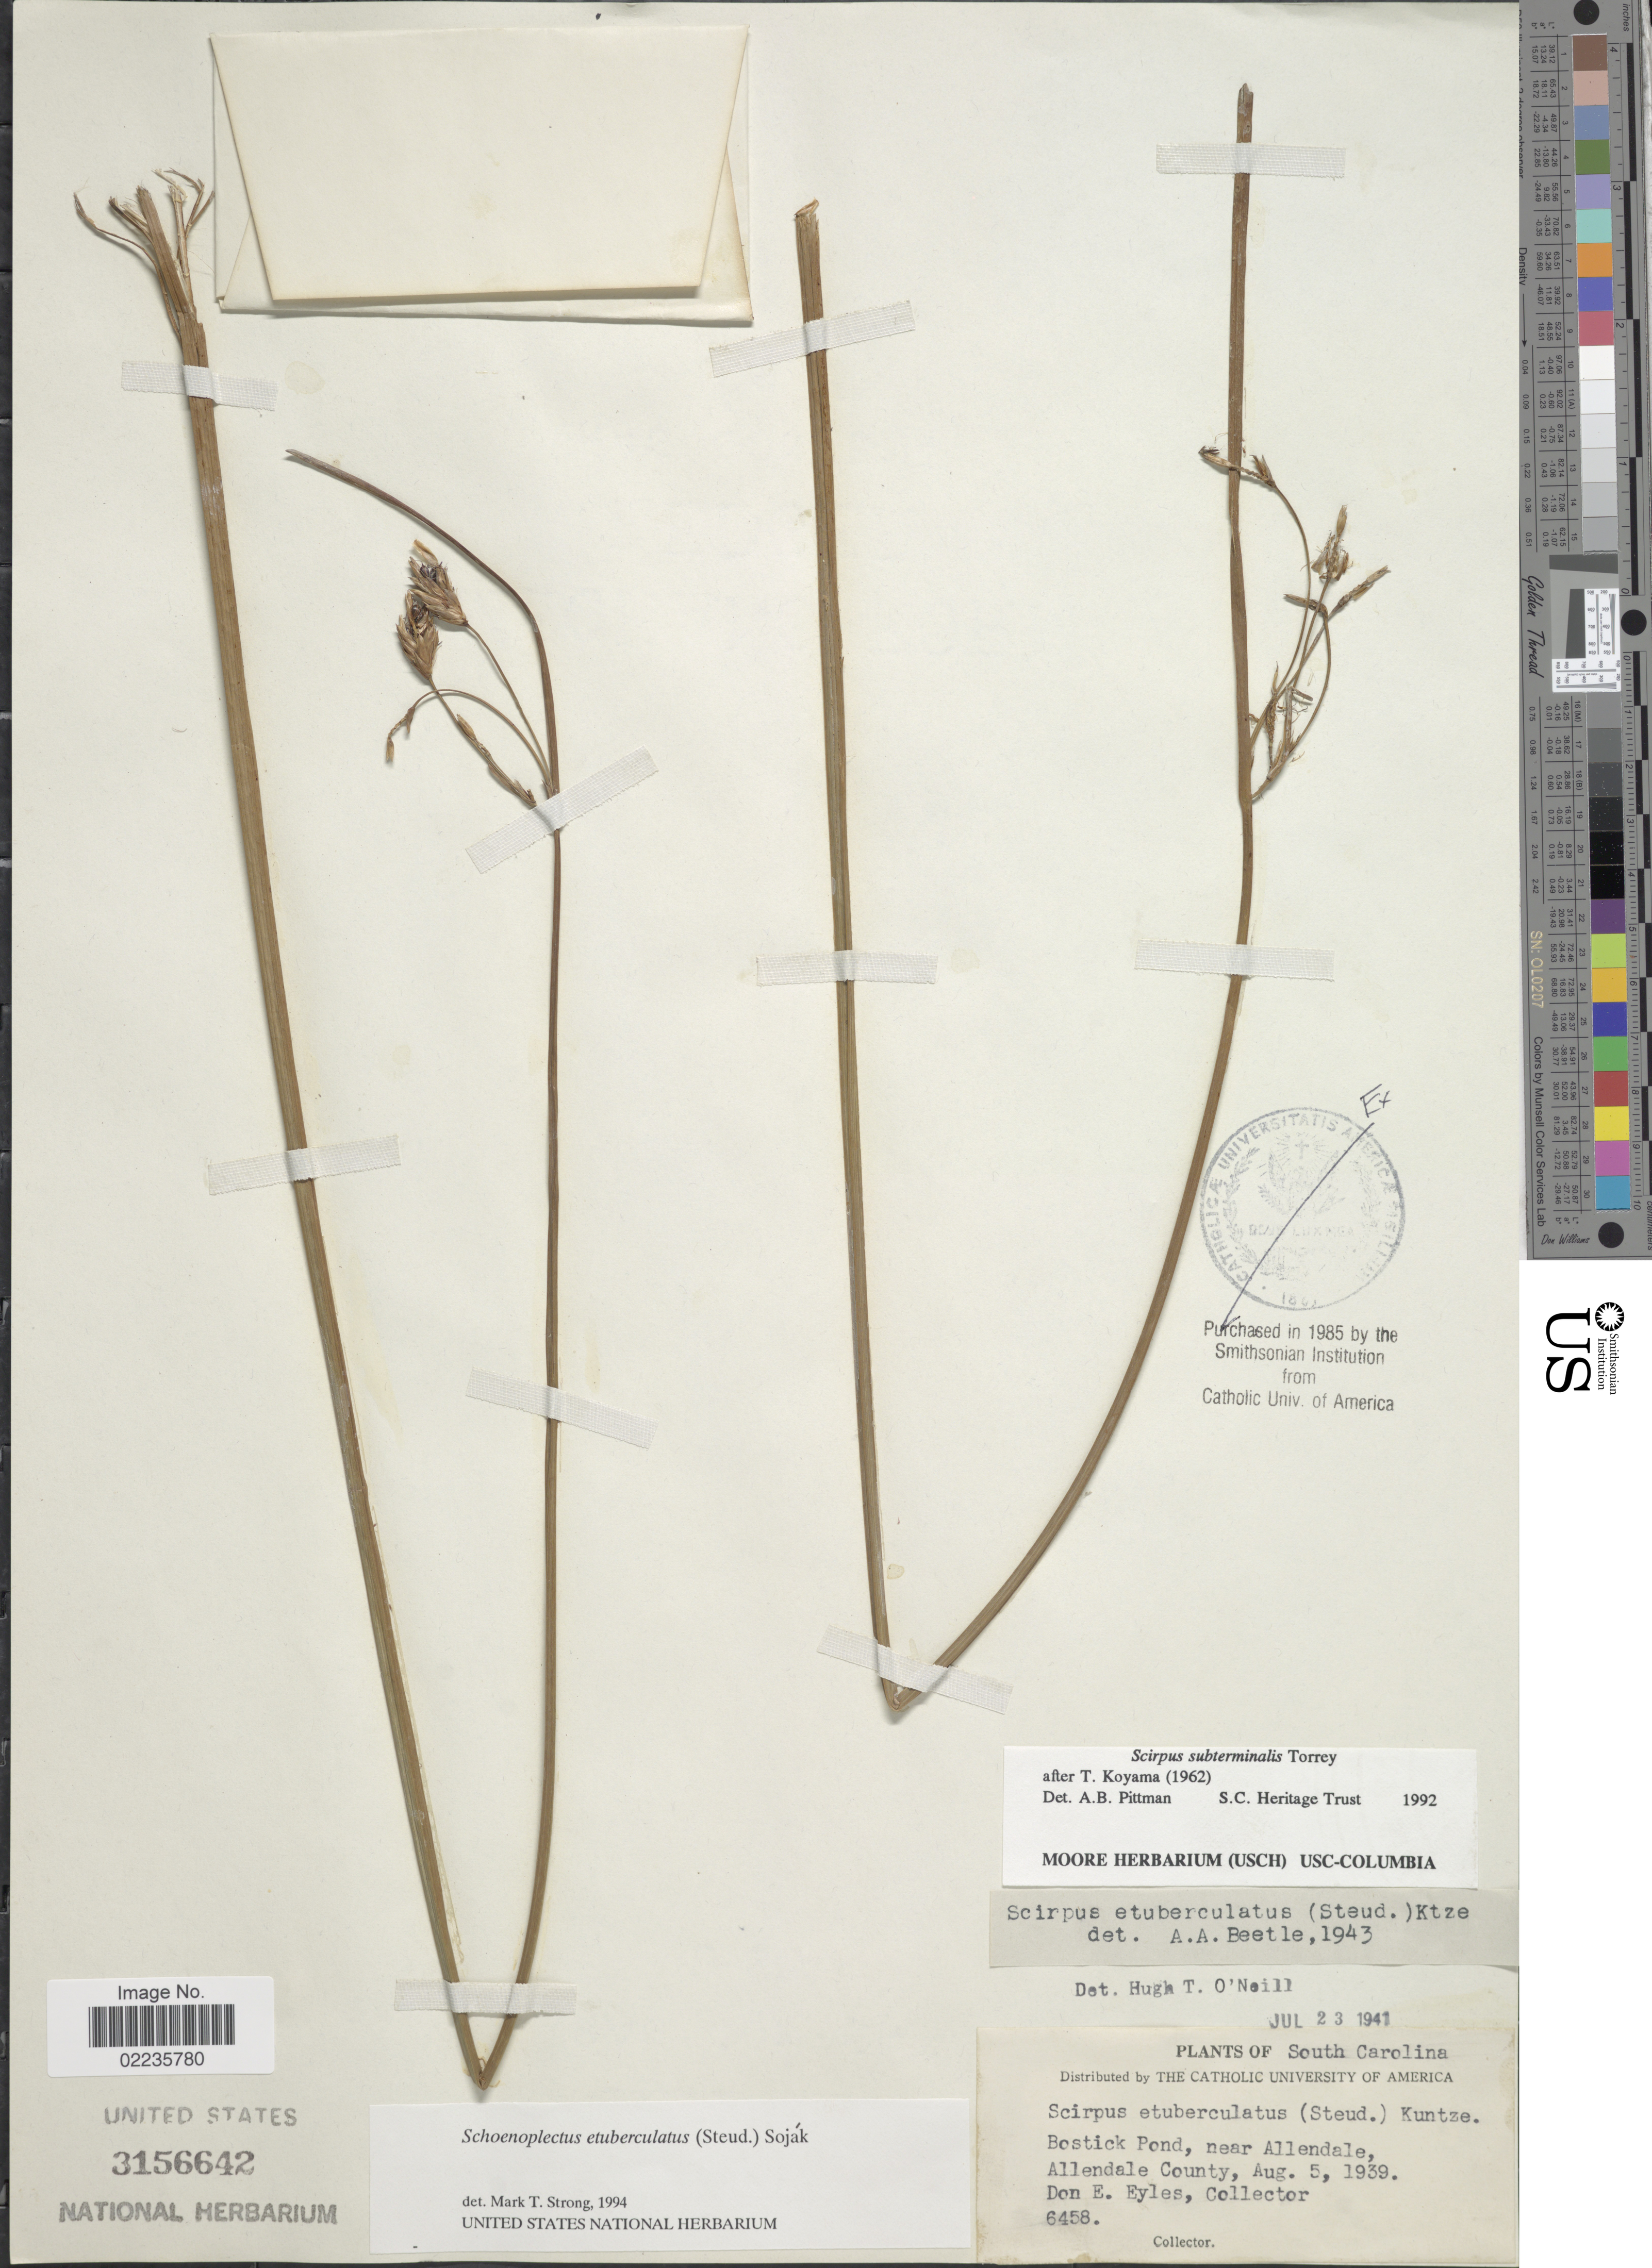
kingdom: Plantae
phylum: Tracheophyta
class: Liliopsida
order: Poales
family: Cyperaceae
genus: Schoenoplectus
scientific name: Schoenoplectus etuberculatus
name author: (Steud.) Soják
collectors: D. Eyles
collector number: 6458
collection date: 1939-08-05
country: United States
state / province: South Carolina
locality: Bostick Pond, near Allendale, Allendale County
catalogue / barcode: US 3156642